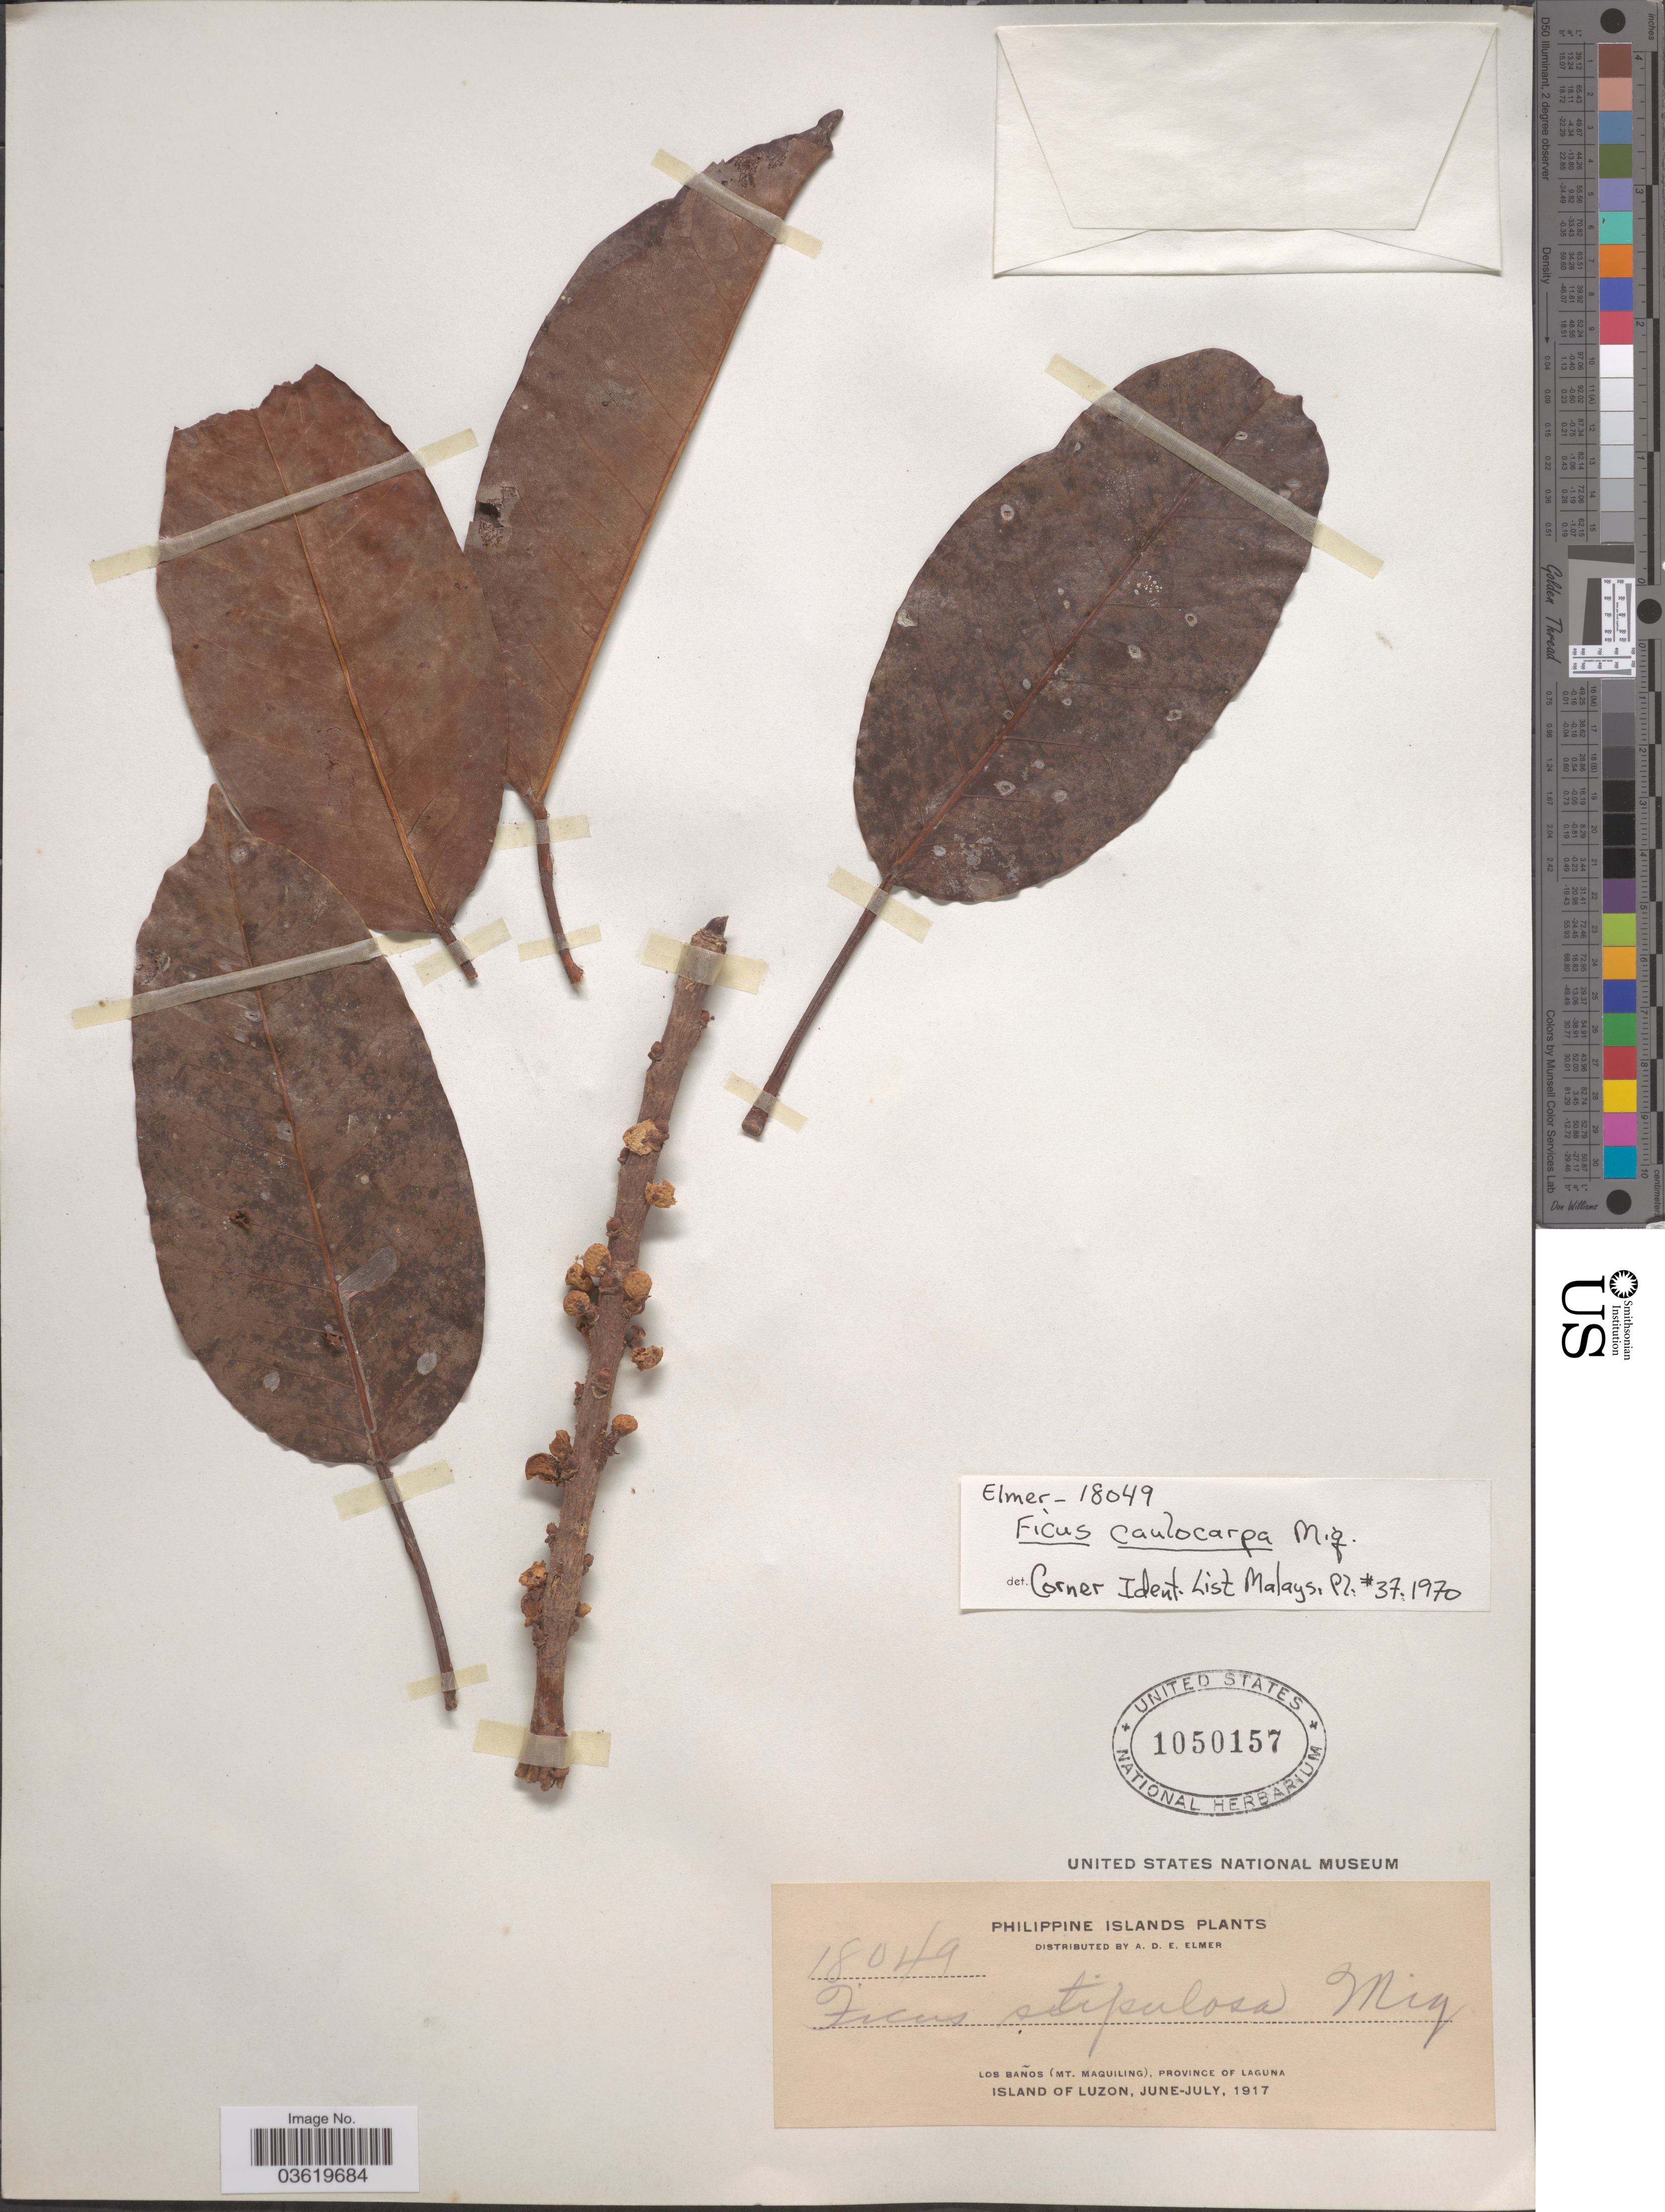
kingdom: Plantae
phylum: Tracheophyta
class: Magnoliopsida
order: Rosales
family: Moraceae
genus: Ficus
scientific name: Ficus stipulosa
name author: (Miq.) Miq.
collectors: A. D. E. Elmer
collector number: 18049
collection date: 1917-06/1917-07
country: Philippines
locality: Philippine Islands. Los Baños (Mt. Maquiling), Province of Laguna. Island of Luzon.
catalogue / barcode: US 1050157